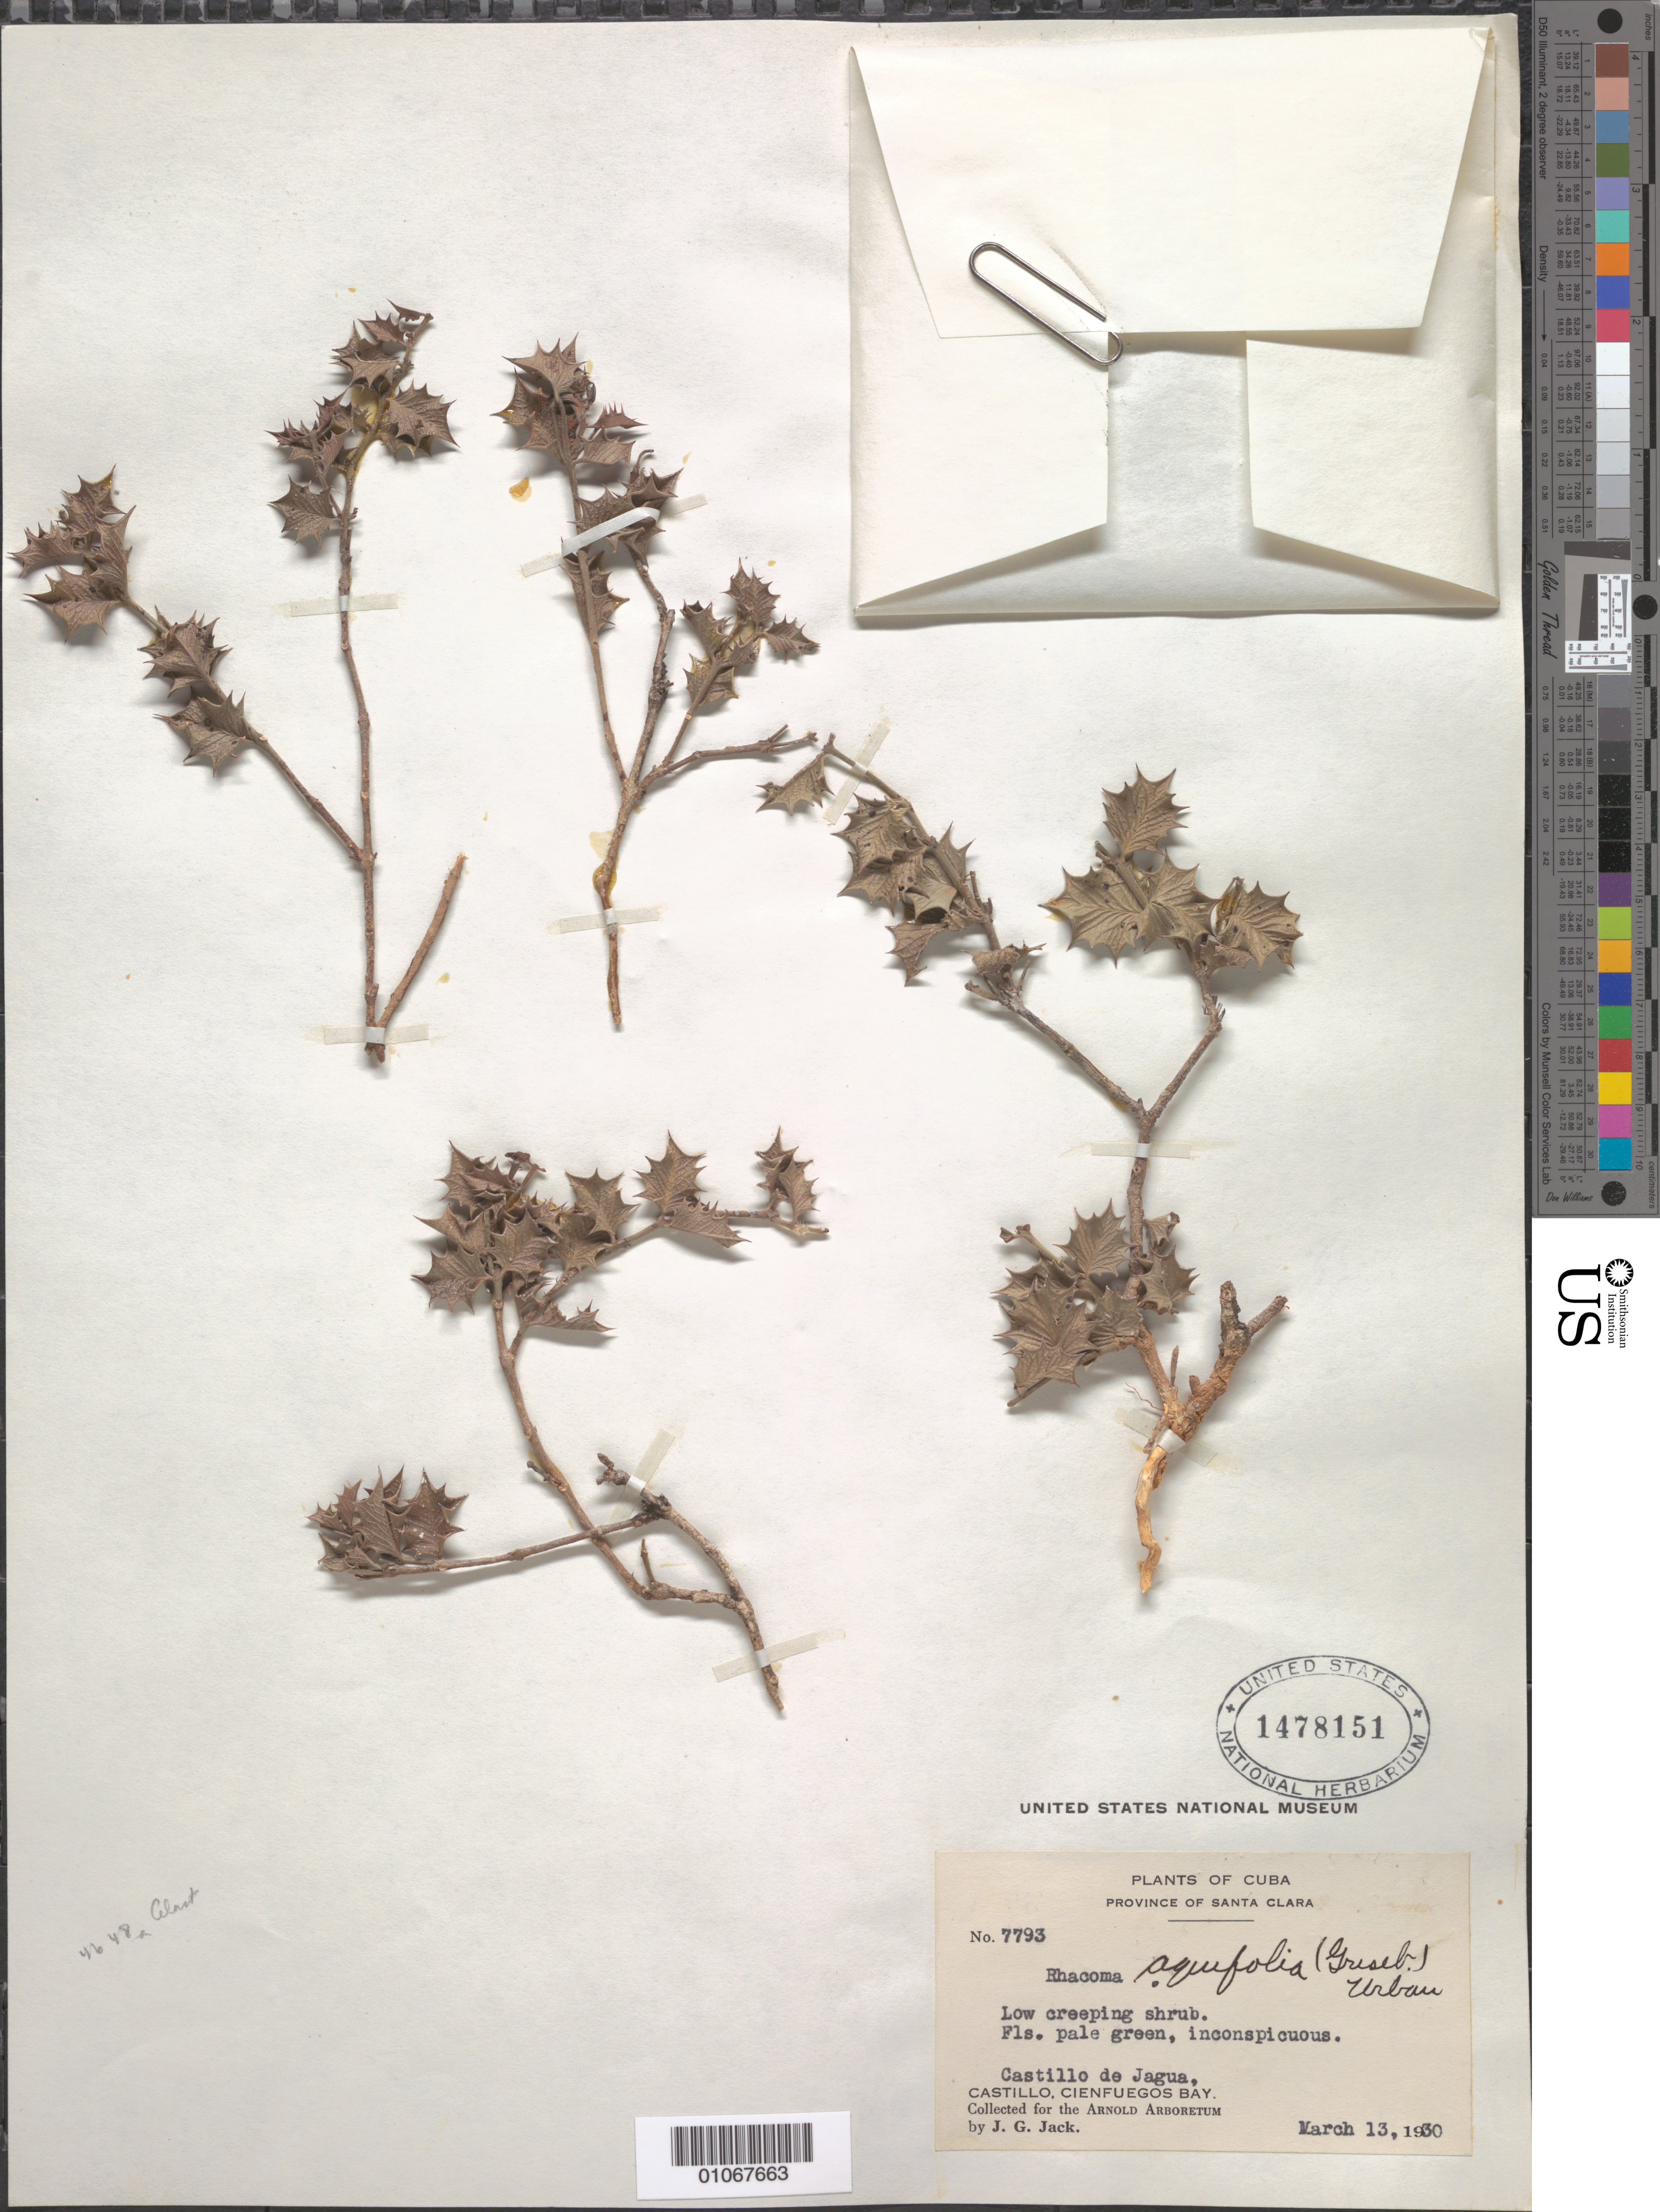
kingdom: Plantae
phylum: Tracheophyta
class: Magnoliopsida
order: Celastrales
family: Celastraceae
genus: Crossopetalum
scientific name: Crossopetalum aquifolium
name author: (Griseb.) Hitchc.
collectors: J. G. Jack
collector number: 7793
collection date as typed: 13 Mar 1930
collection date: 1930-03-13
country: Cuba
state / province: Cienfuegos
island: Cuba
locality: Castillo de Jagua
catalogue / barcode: US 1478151